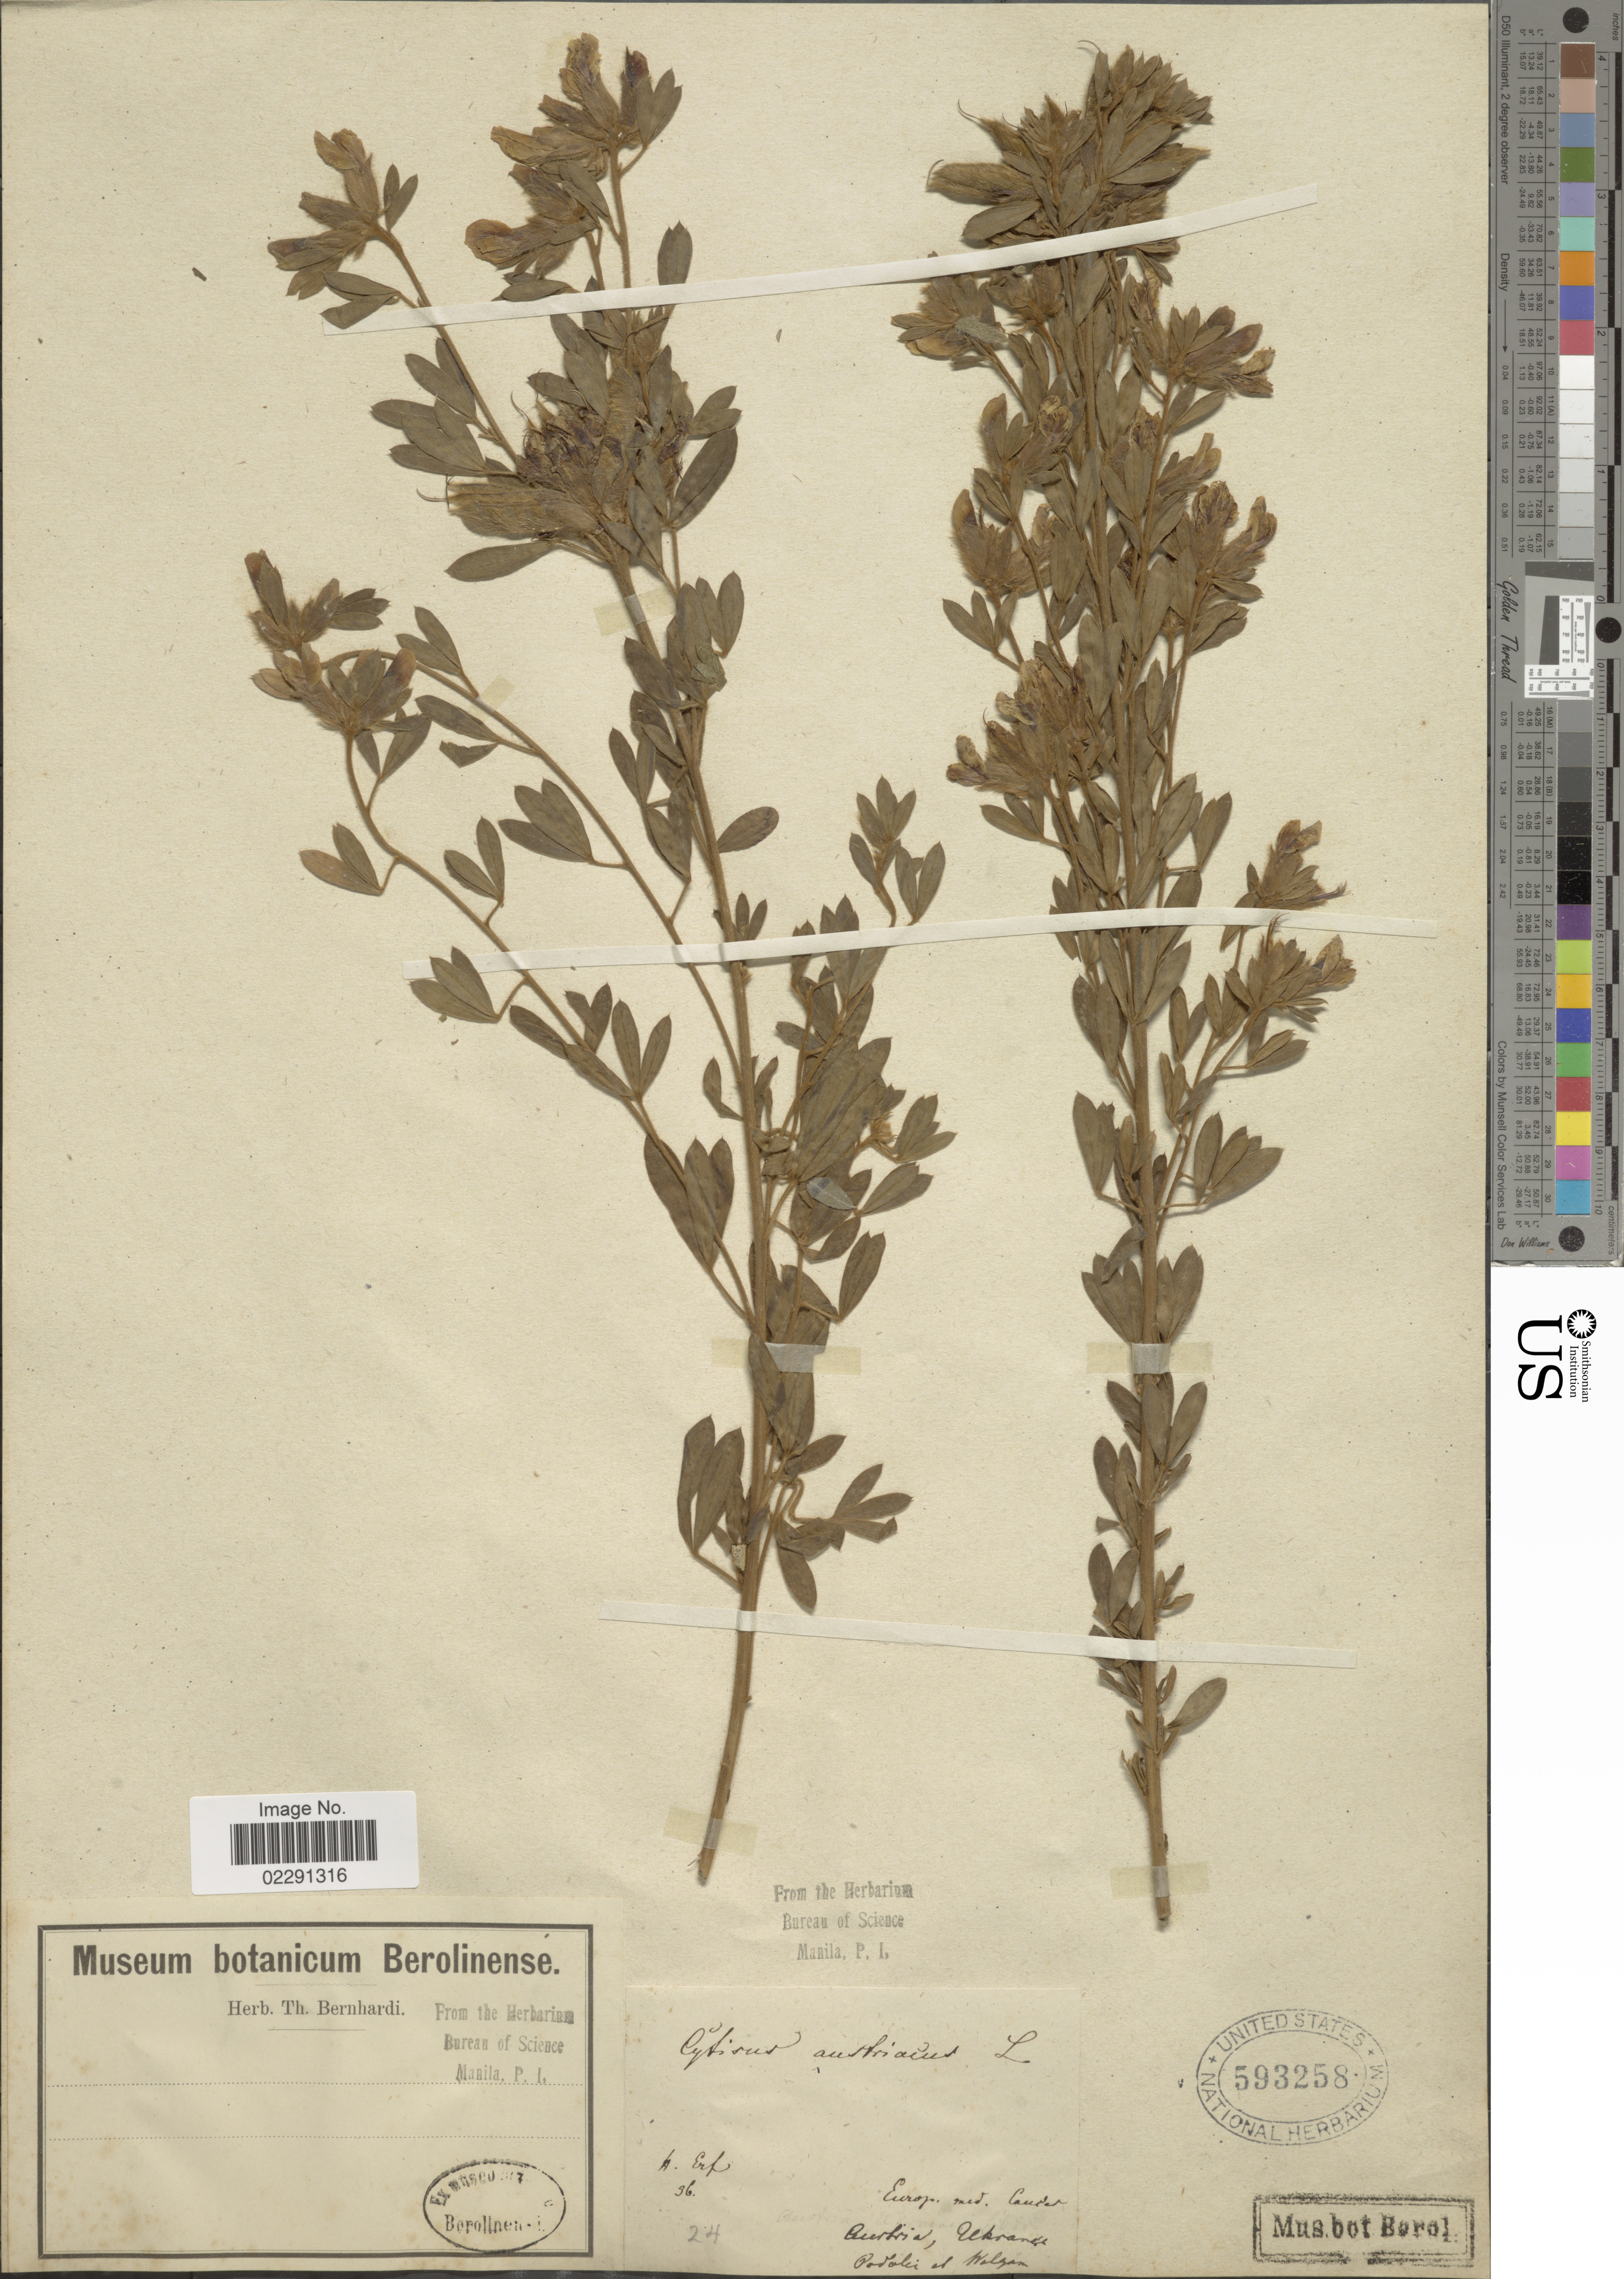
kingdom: Plantae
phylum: Tracheophyta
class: Magnoliopsida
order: Fabales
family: Fabaceae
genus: Cytisus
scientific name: Cytisus austriacus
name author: L.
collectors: ex herb. Bernhardi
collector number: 24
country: Austria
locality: Europ. med Canter Austria, Ukrande, Podolci et Walgren. [interpreted]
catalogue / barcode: US 593258